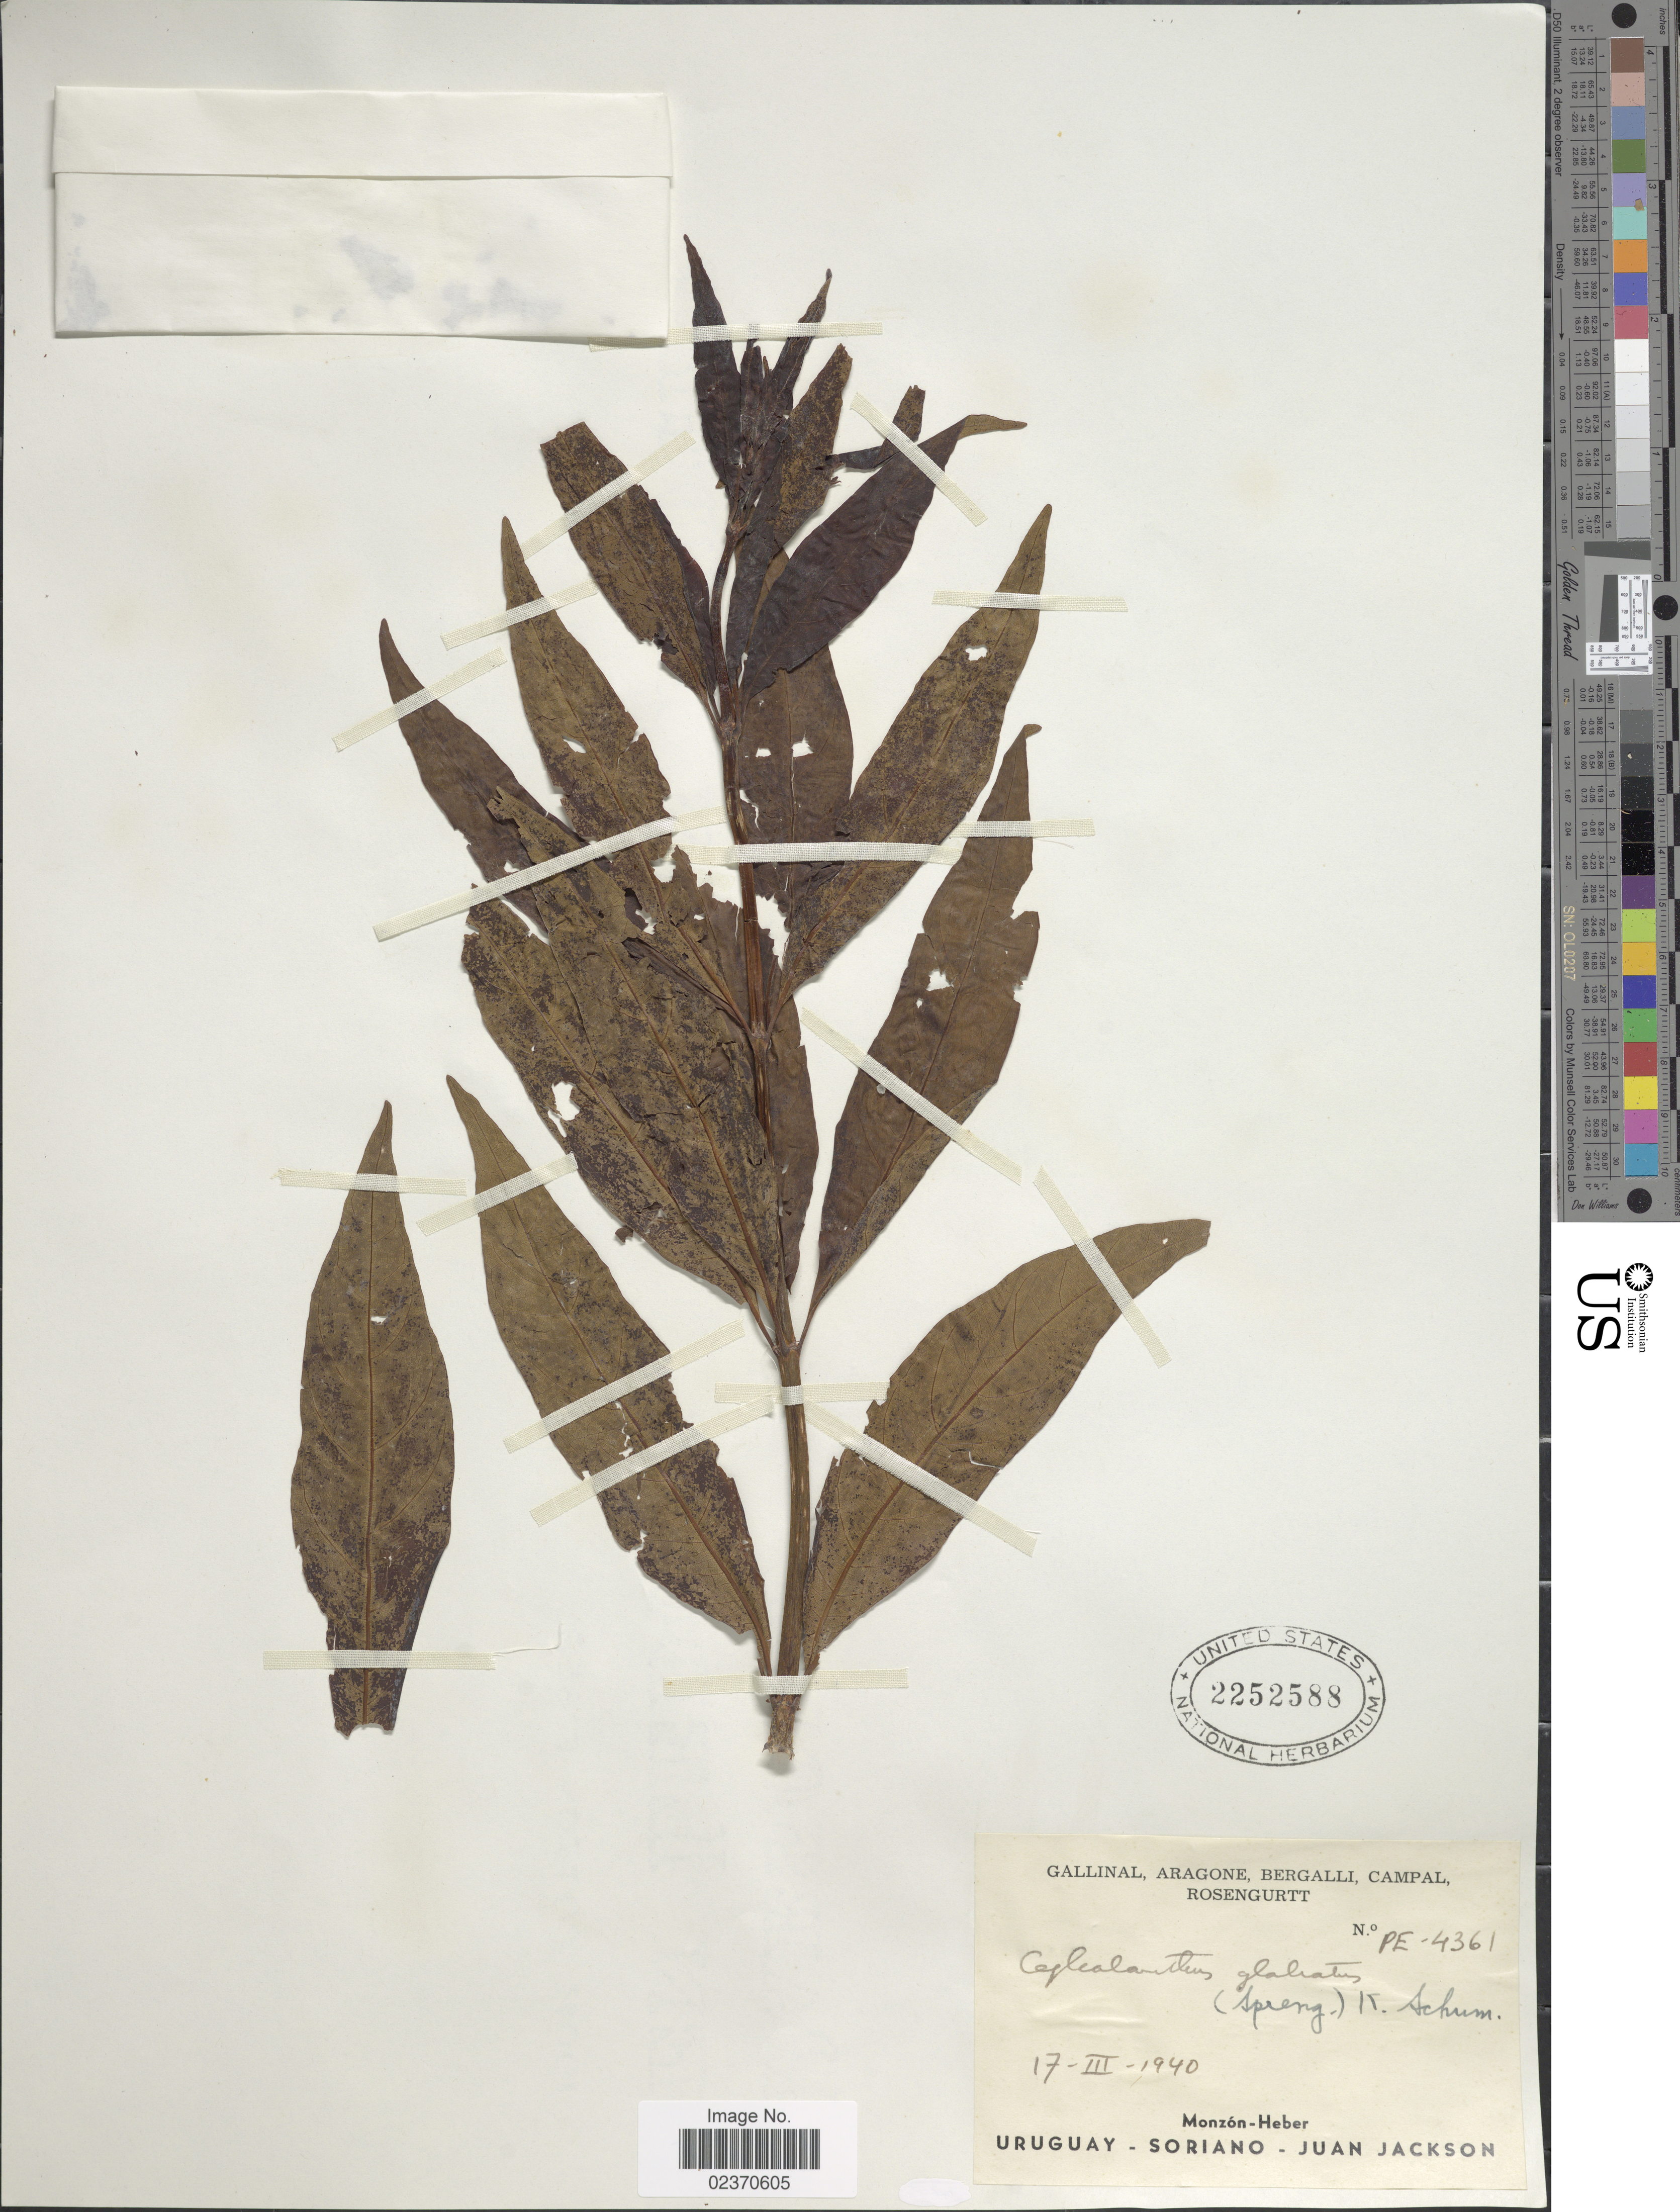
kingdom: Plantae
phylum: Tracheophyta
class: Magnoliopsida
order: Gentianales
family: Rubiaceae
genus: Cephalanthus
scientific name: Cephalanthus glabratus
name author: (Spreng.) K. Schum.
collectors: -. Gallinal, -- Aragone, -- Bergalli, -- Campal & Rosengurtt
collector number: PE-4361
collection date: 1940-03-17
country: Uruguay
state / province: Soriano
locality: Monzon-Heber, Uruguay, Soriano, Juan Jackson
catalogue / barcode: US 2252588